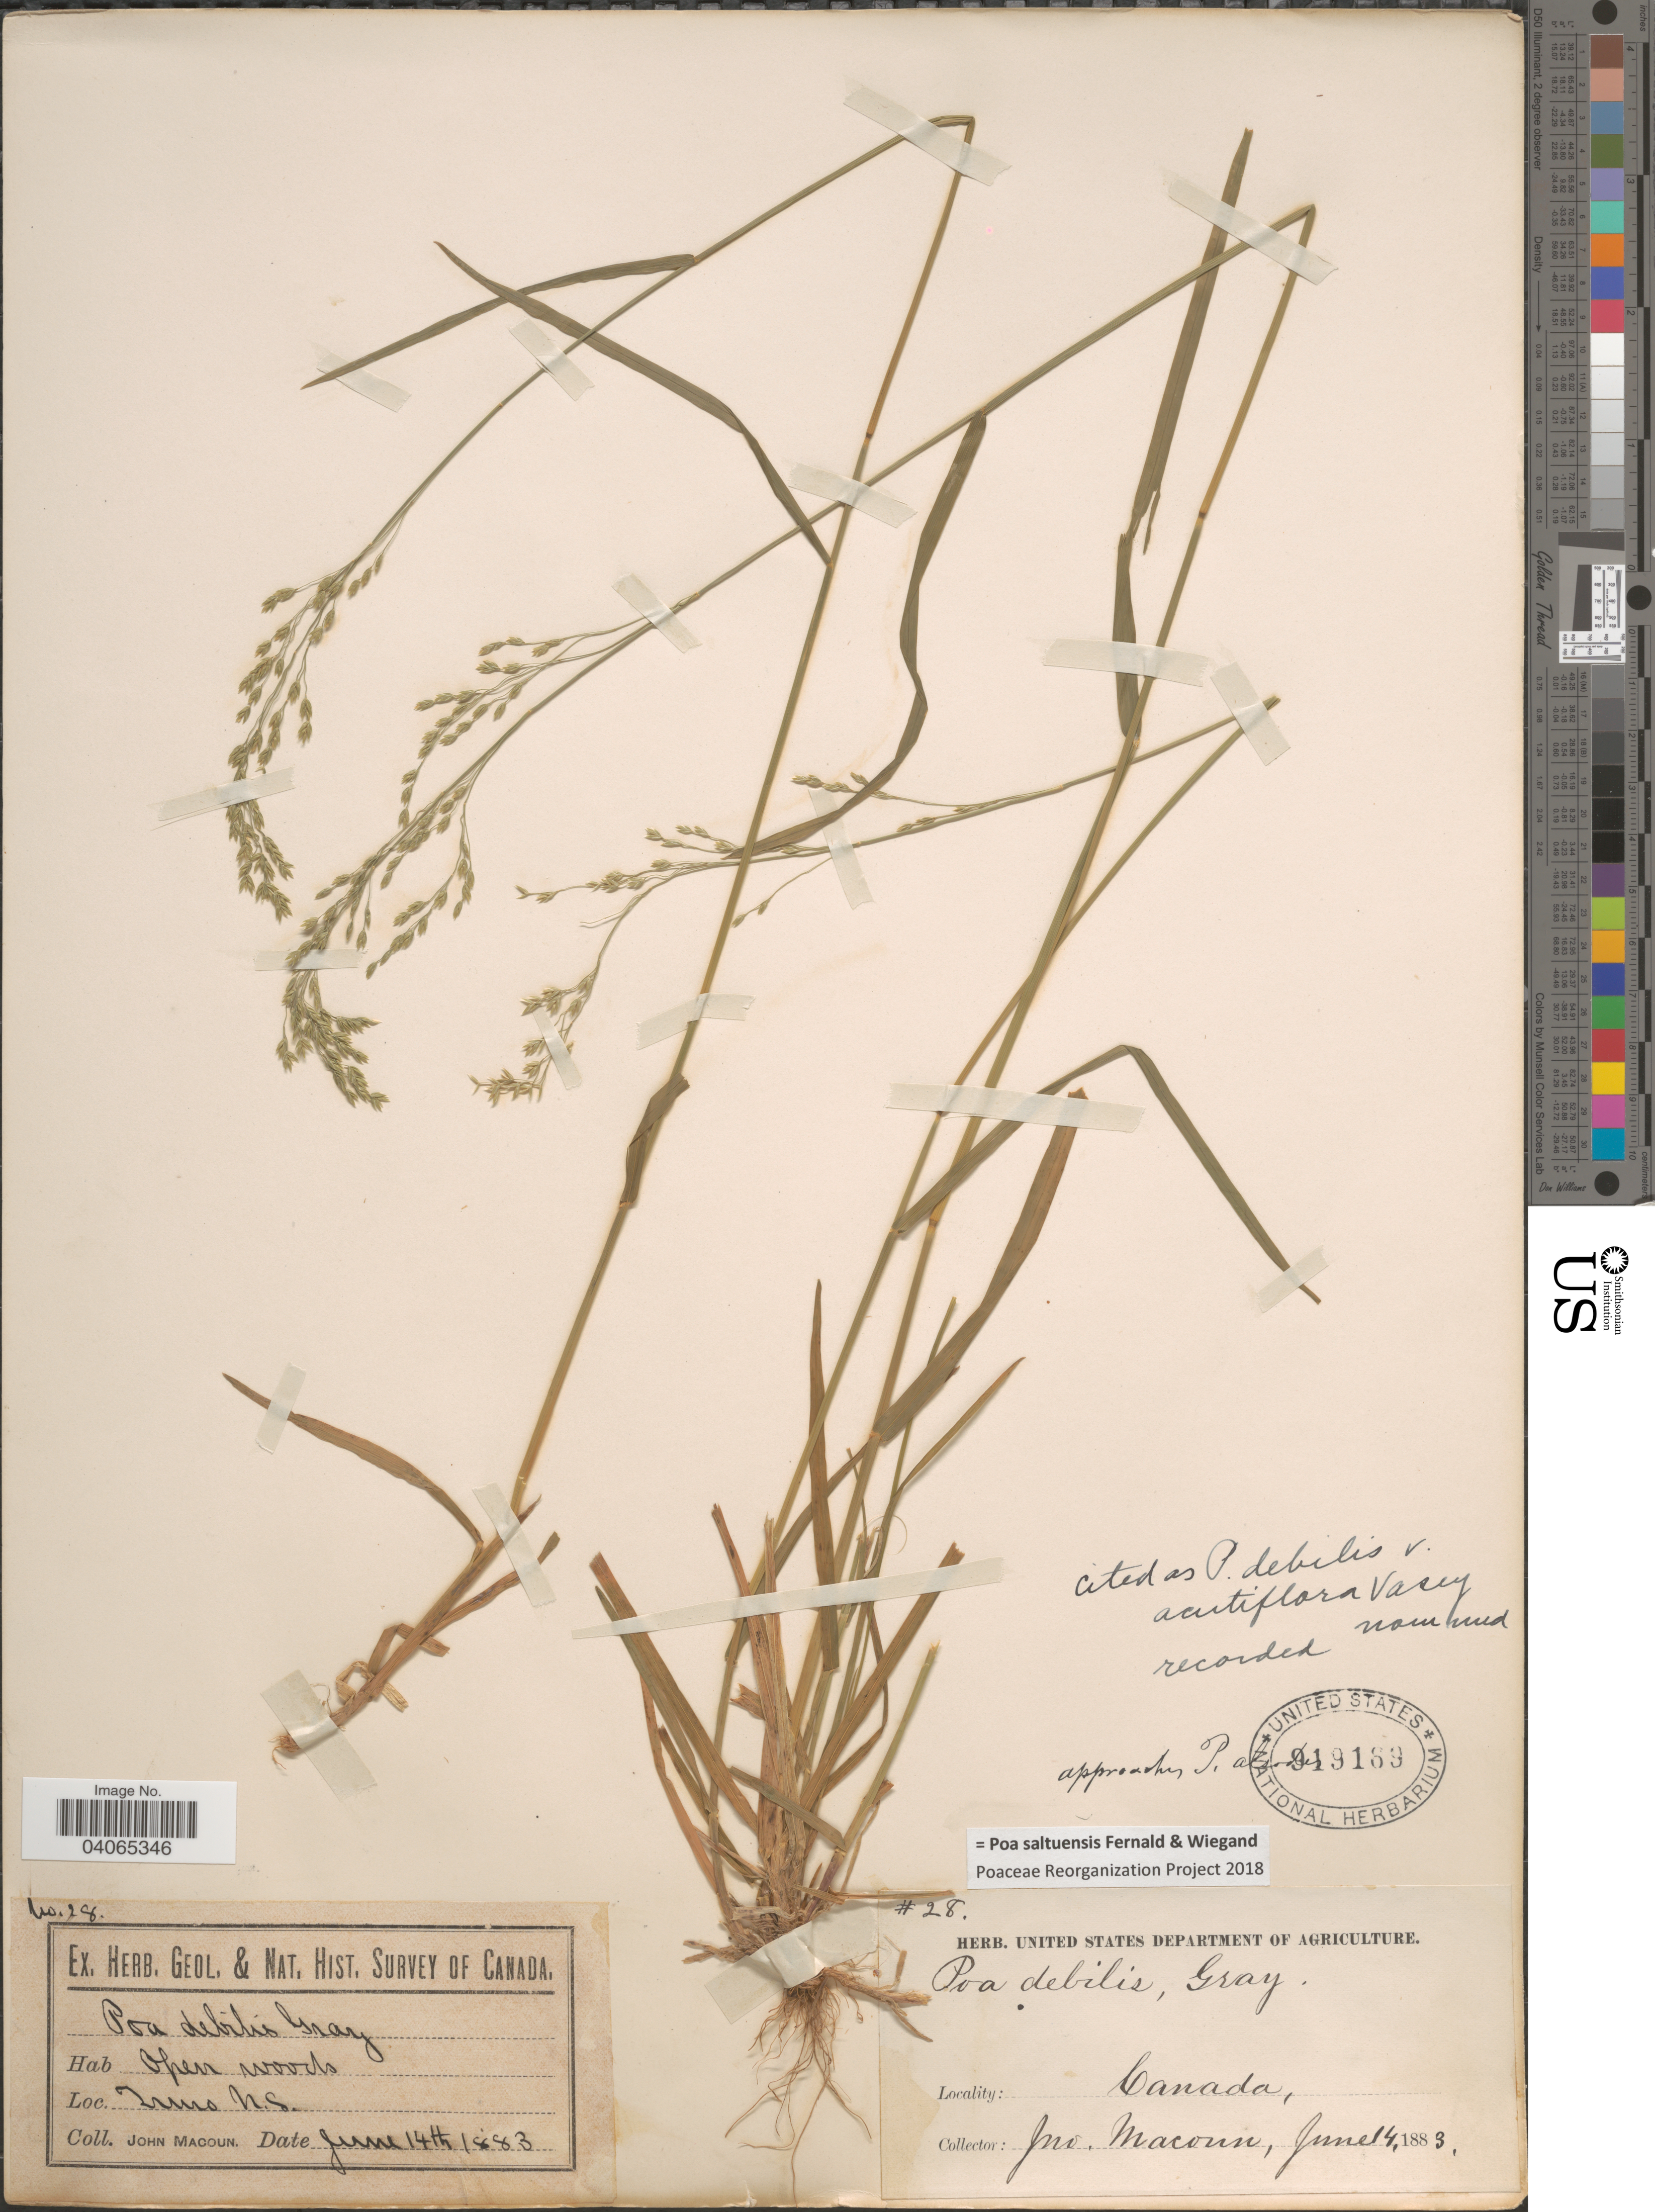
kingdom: Plantae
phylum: Tracheophyta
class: Liliopsida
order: Poales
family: Poaceae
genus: Poa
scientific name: Poa saltuensis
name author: Fernald & Wiegand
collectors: J. Macoun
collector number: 28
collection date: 1883-06-14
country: Canada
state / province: Nova Scotia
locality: Herb. Geol. & Nat. Hist. Survey of Canada. Open woods. Juno.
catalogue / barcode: US 919169